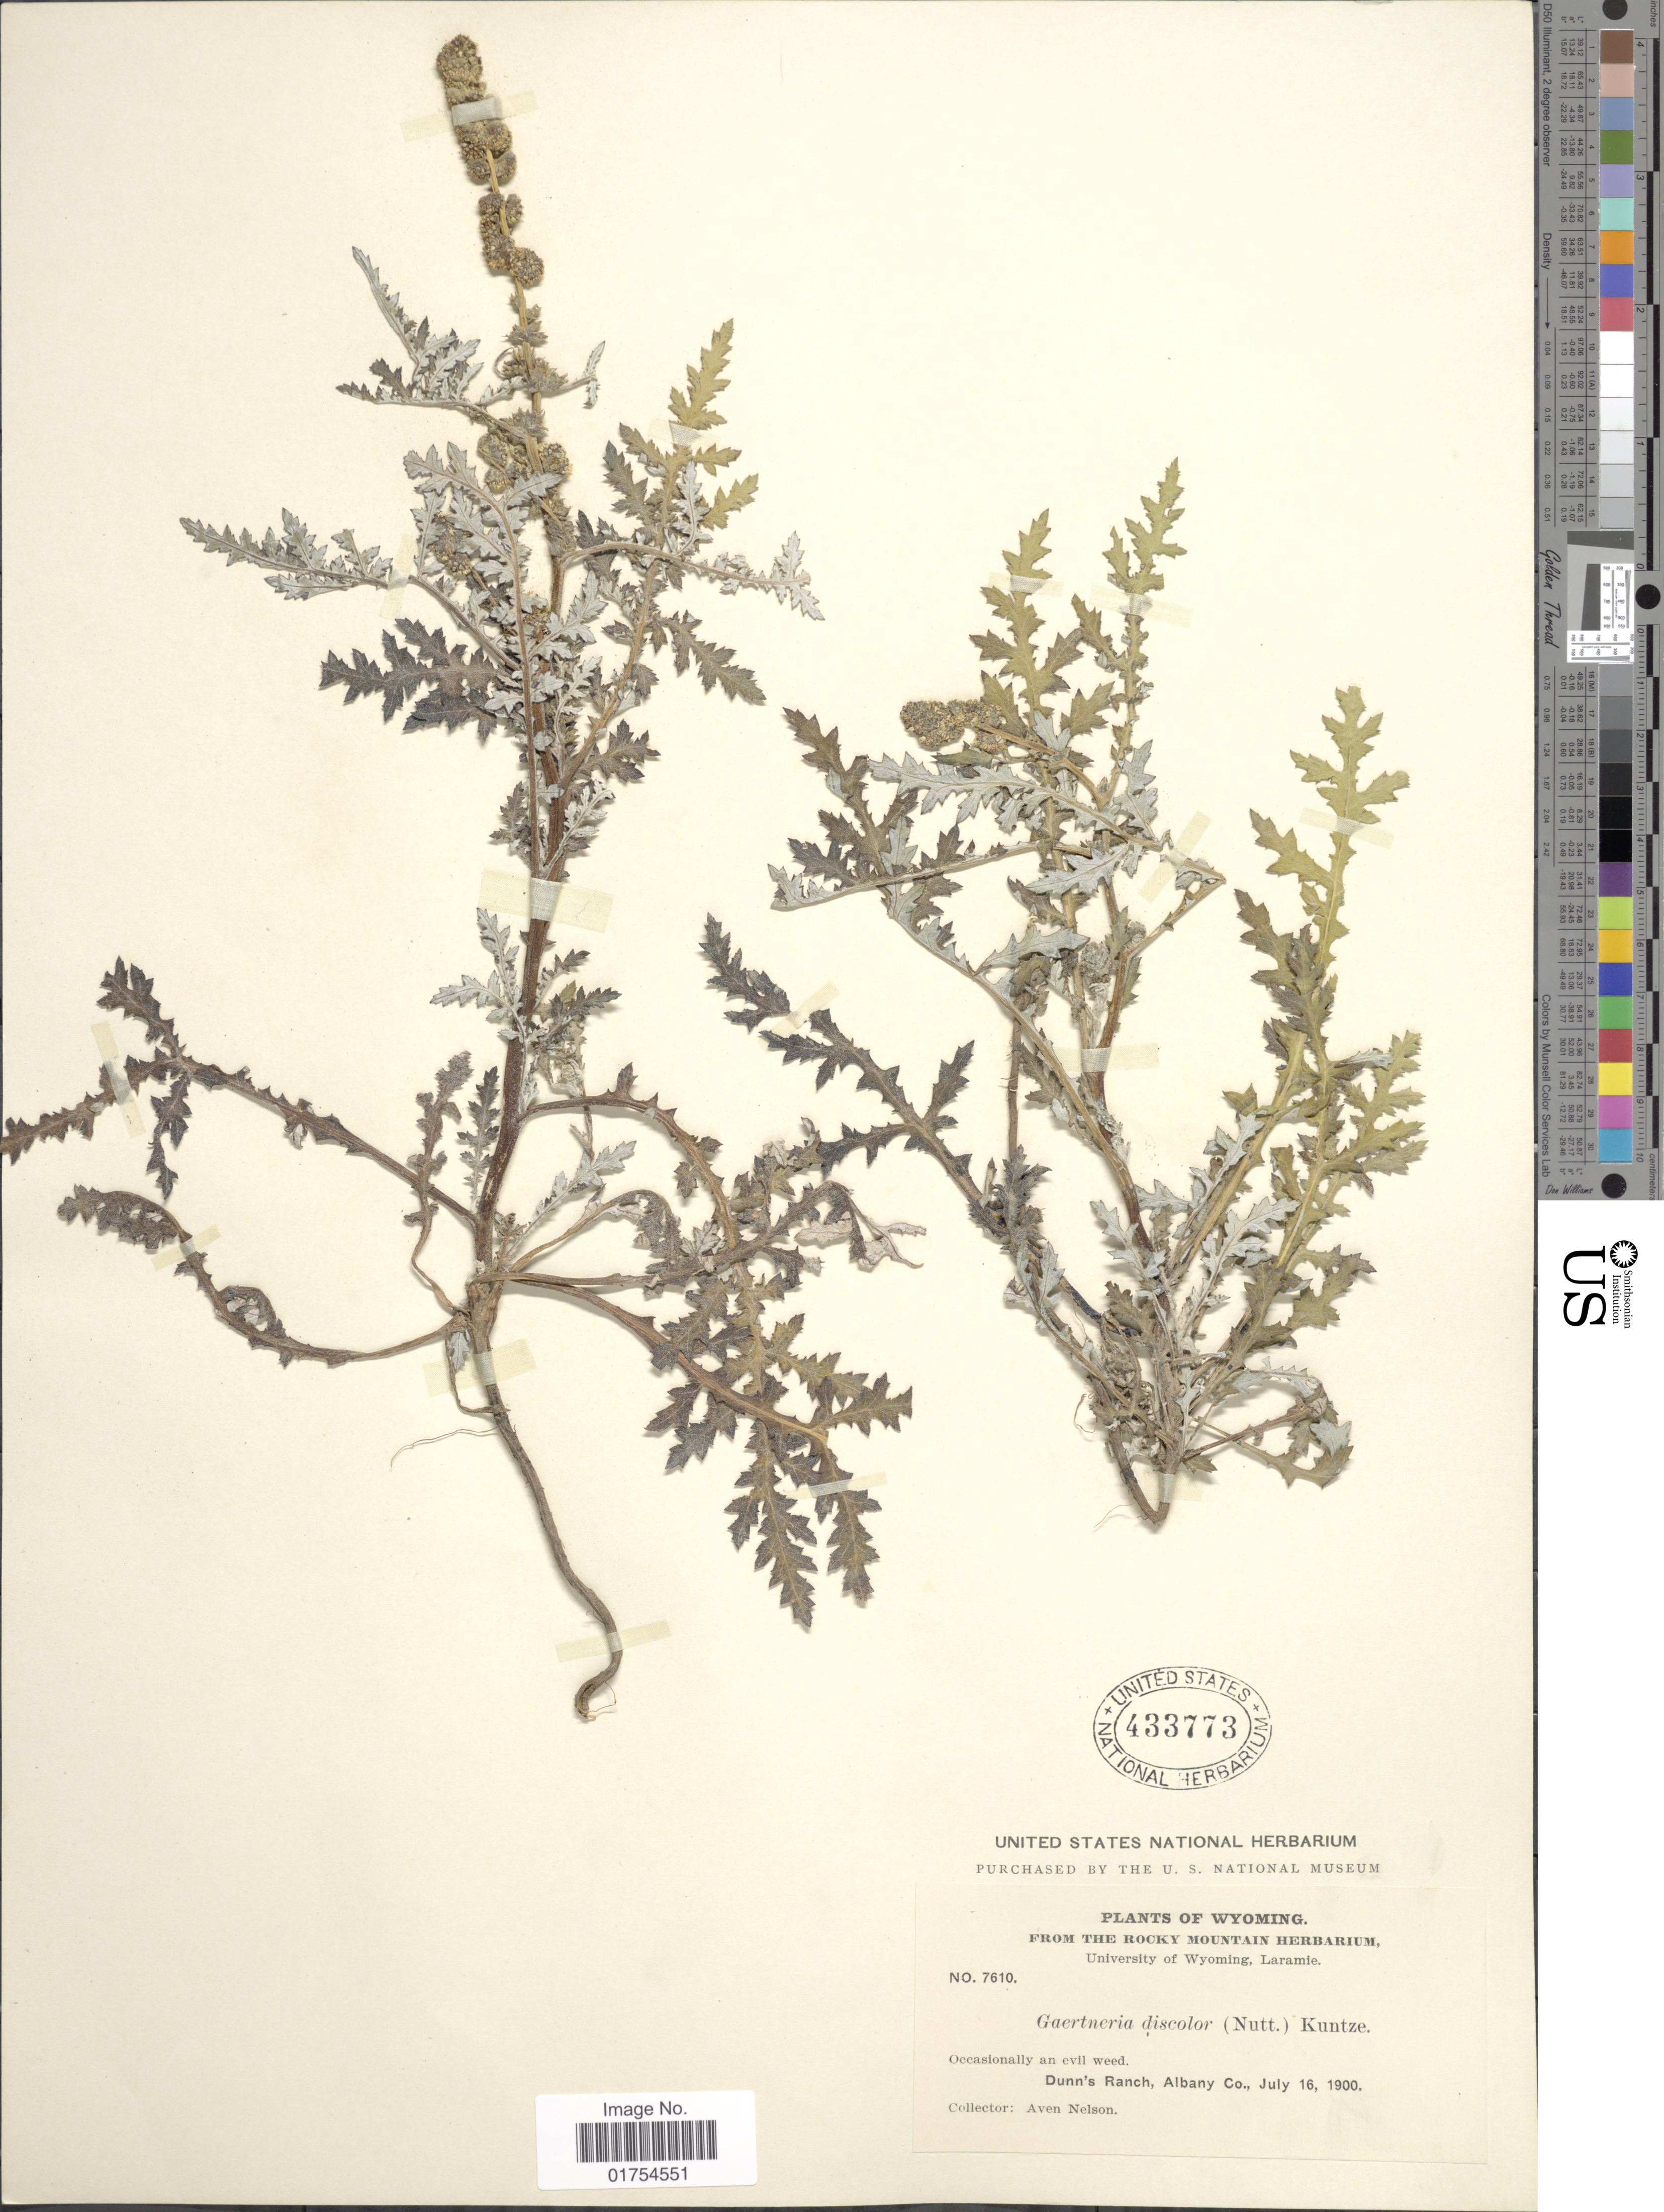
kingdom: Plantae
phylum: Tracheophyta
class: Magnoliopsida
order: Asterales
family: Asteraceae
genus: Franseria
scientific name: Franseria discolor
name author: Nutt.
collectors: A. Nelson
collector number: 7610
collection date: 1900-07-16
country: United States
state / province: Wyoming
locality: Dunn's Ranch, Albany Co.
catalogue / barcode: US 433773